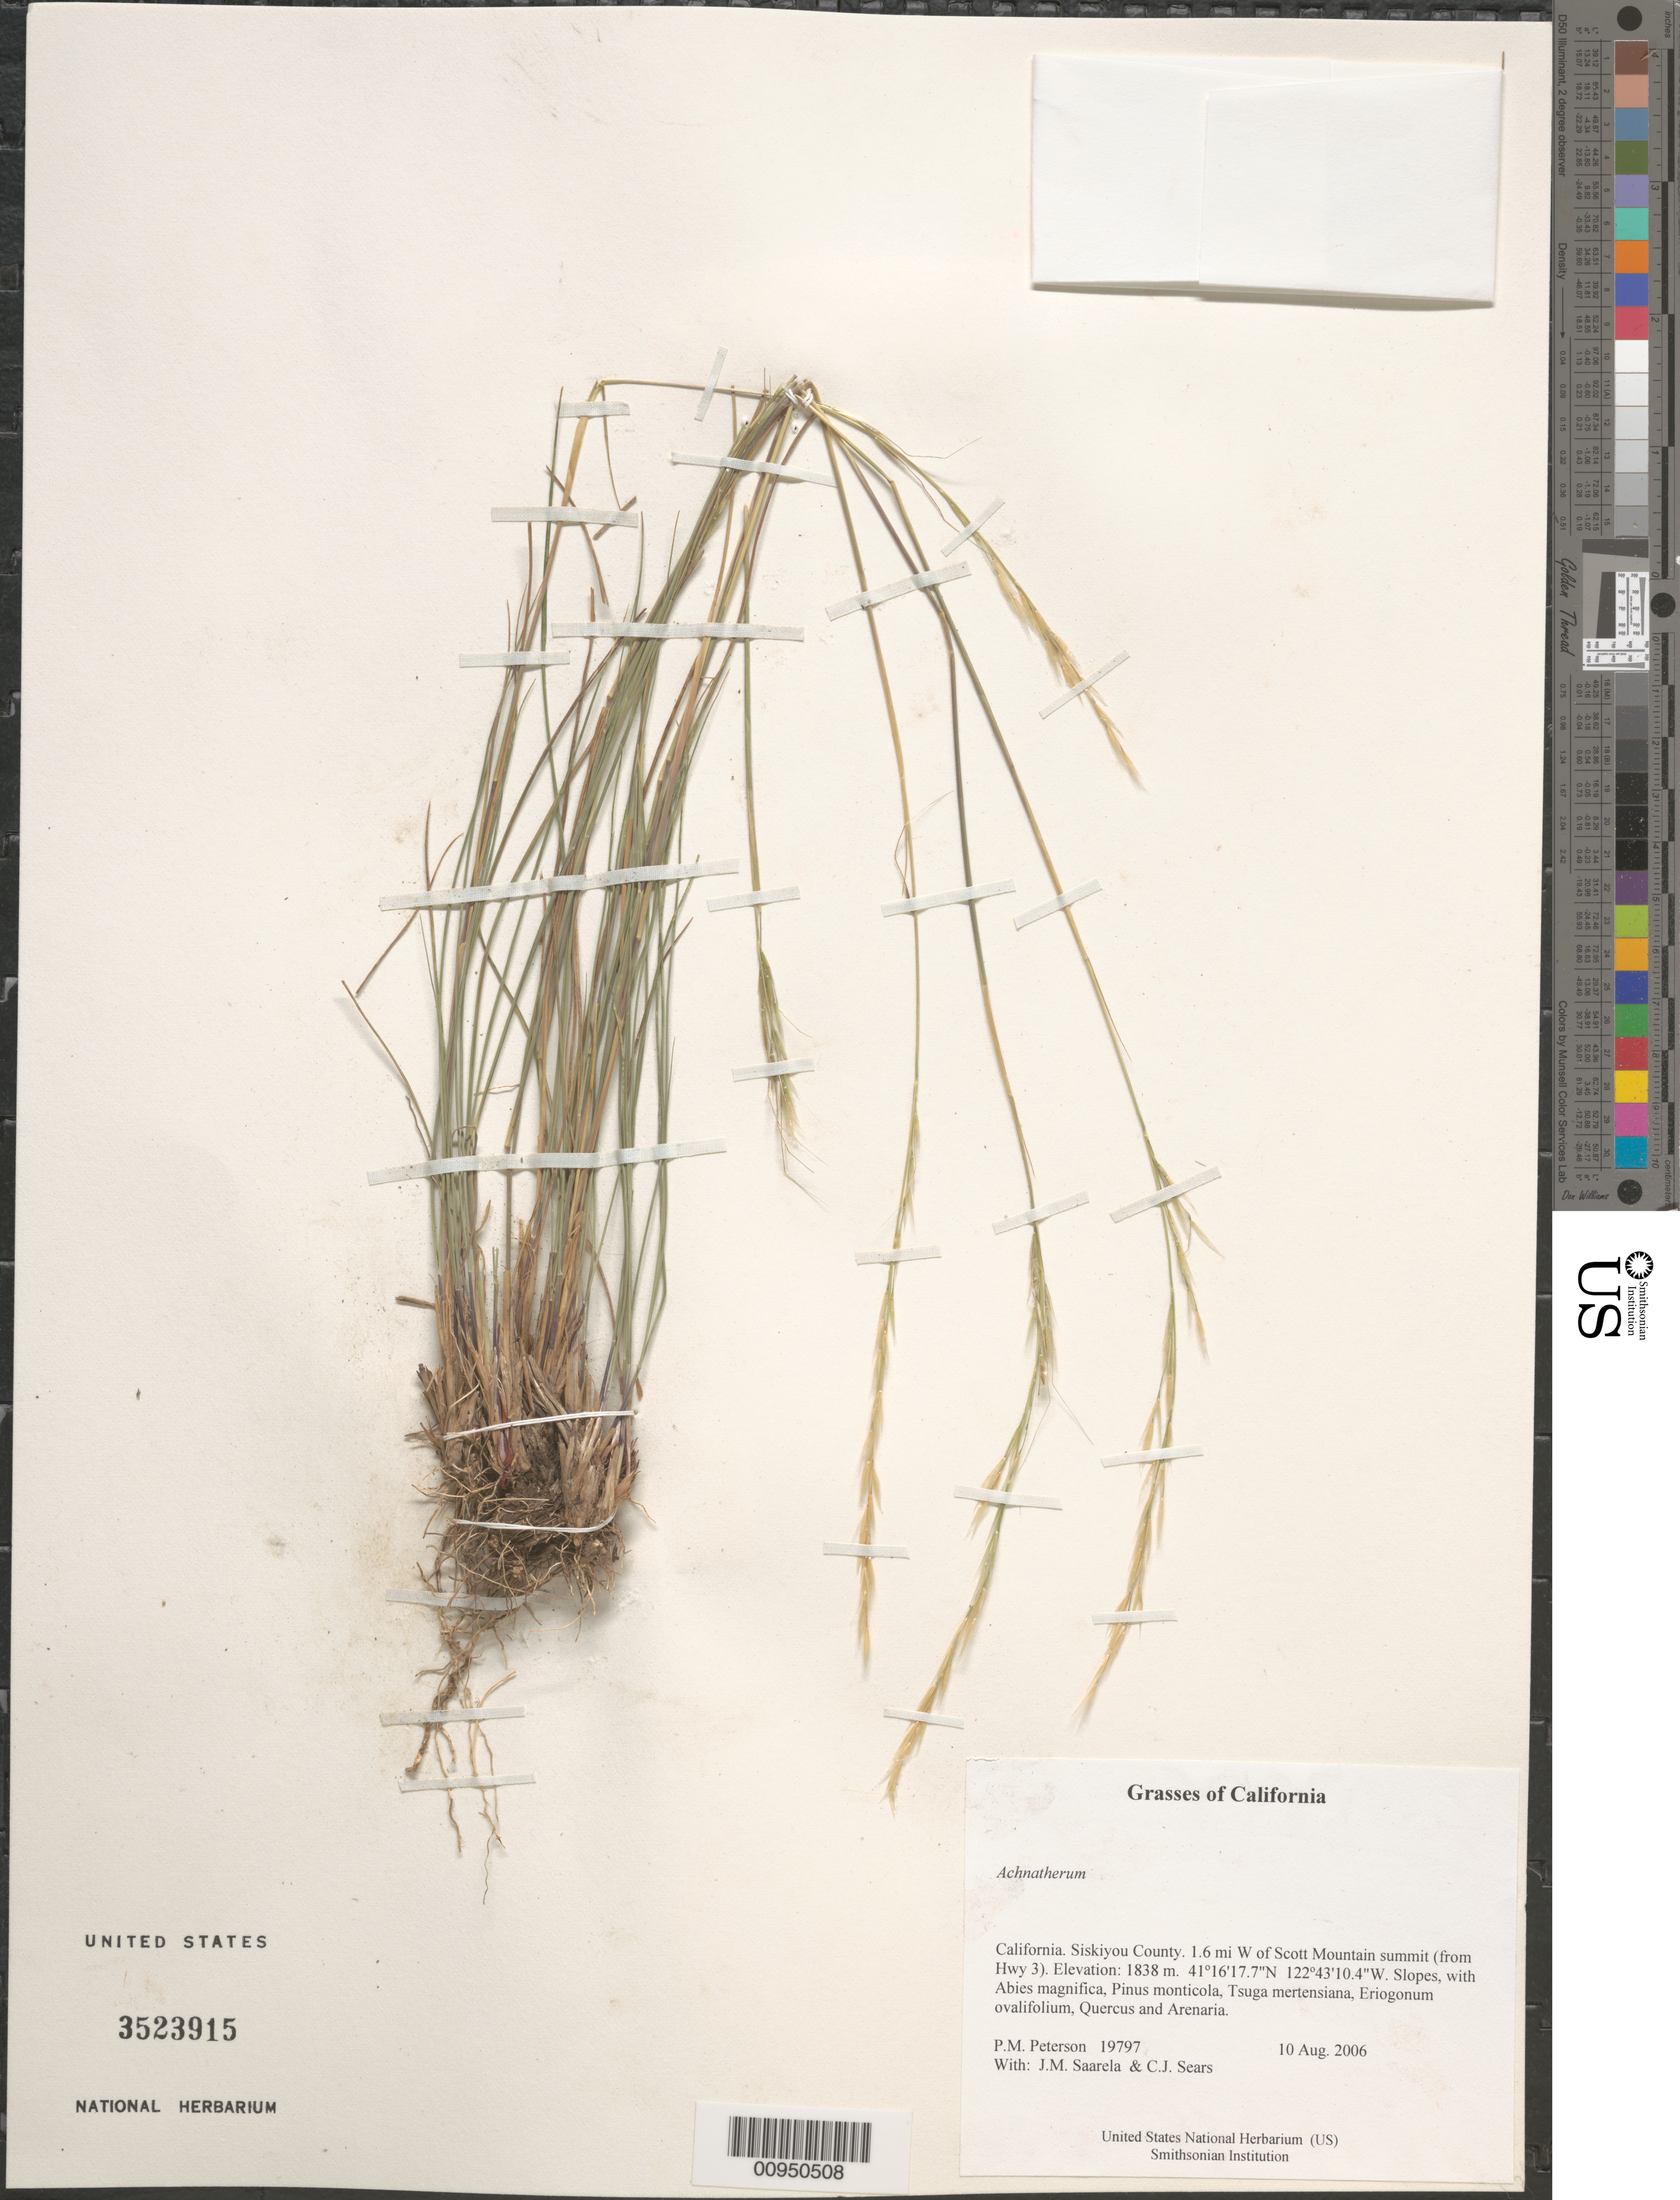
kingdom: Plantae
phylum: Tracheophyta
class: Liliopsida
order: Poales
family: Poaceae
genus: Achnatherum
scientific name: Achnatherum sp.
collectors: P. M. Peterson, J. Saarela & C. Sears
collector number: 19797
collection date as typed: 10 Aug 2006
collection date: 2006-08-10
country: United States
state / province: California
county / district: Siskiyou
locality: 1.6 mi W of Scott Mountain summit (from Hwy 3).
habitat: Slopes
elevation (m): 1838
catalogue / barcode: US 3523915